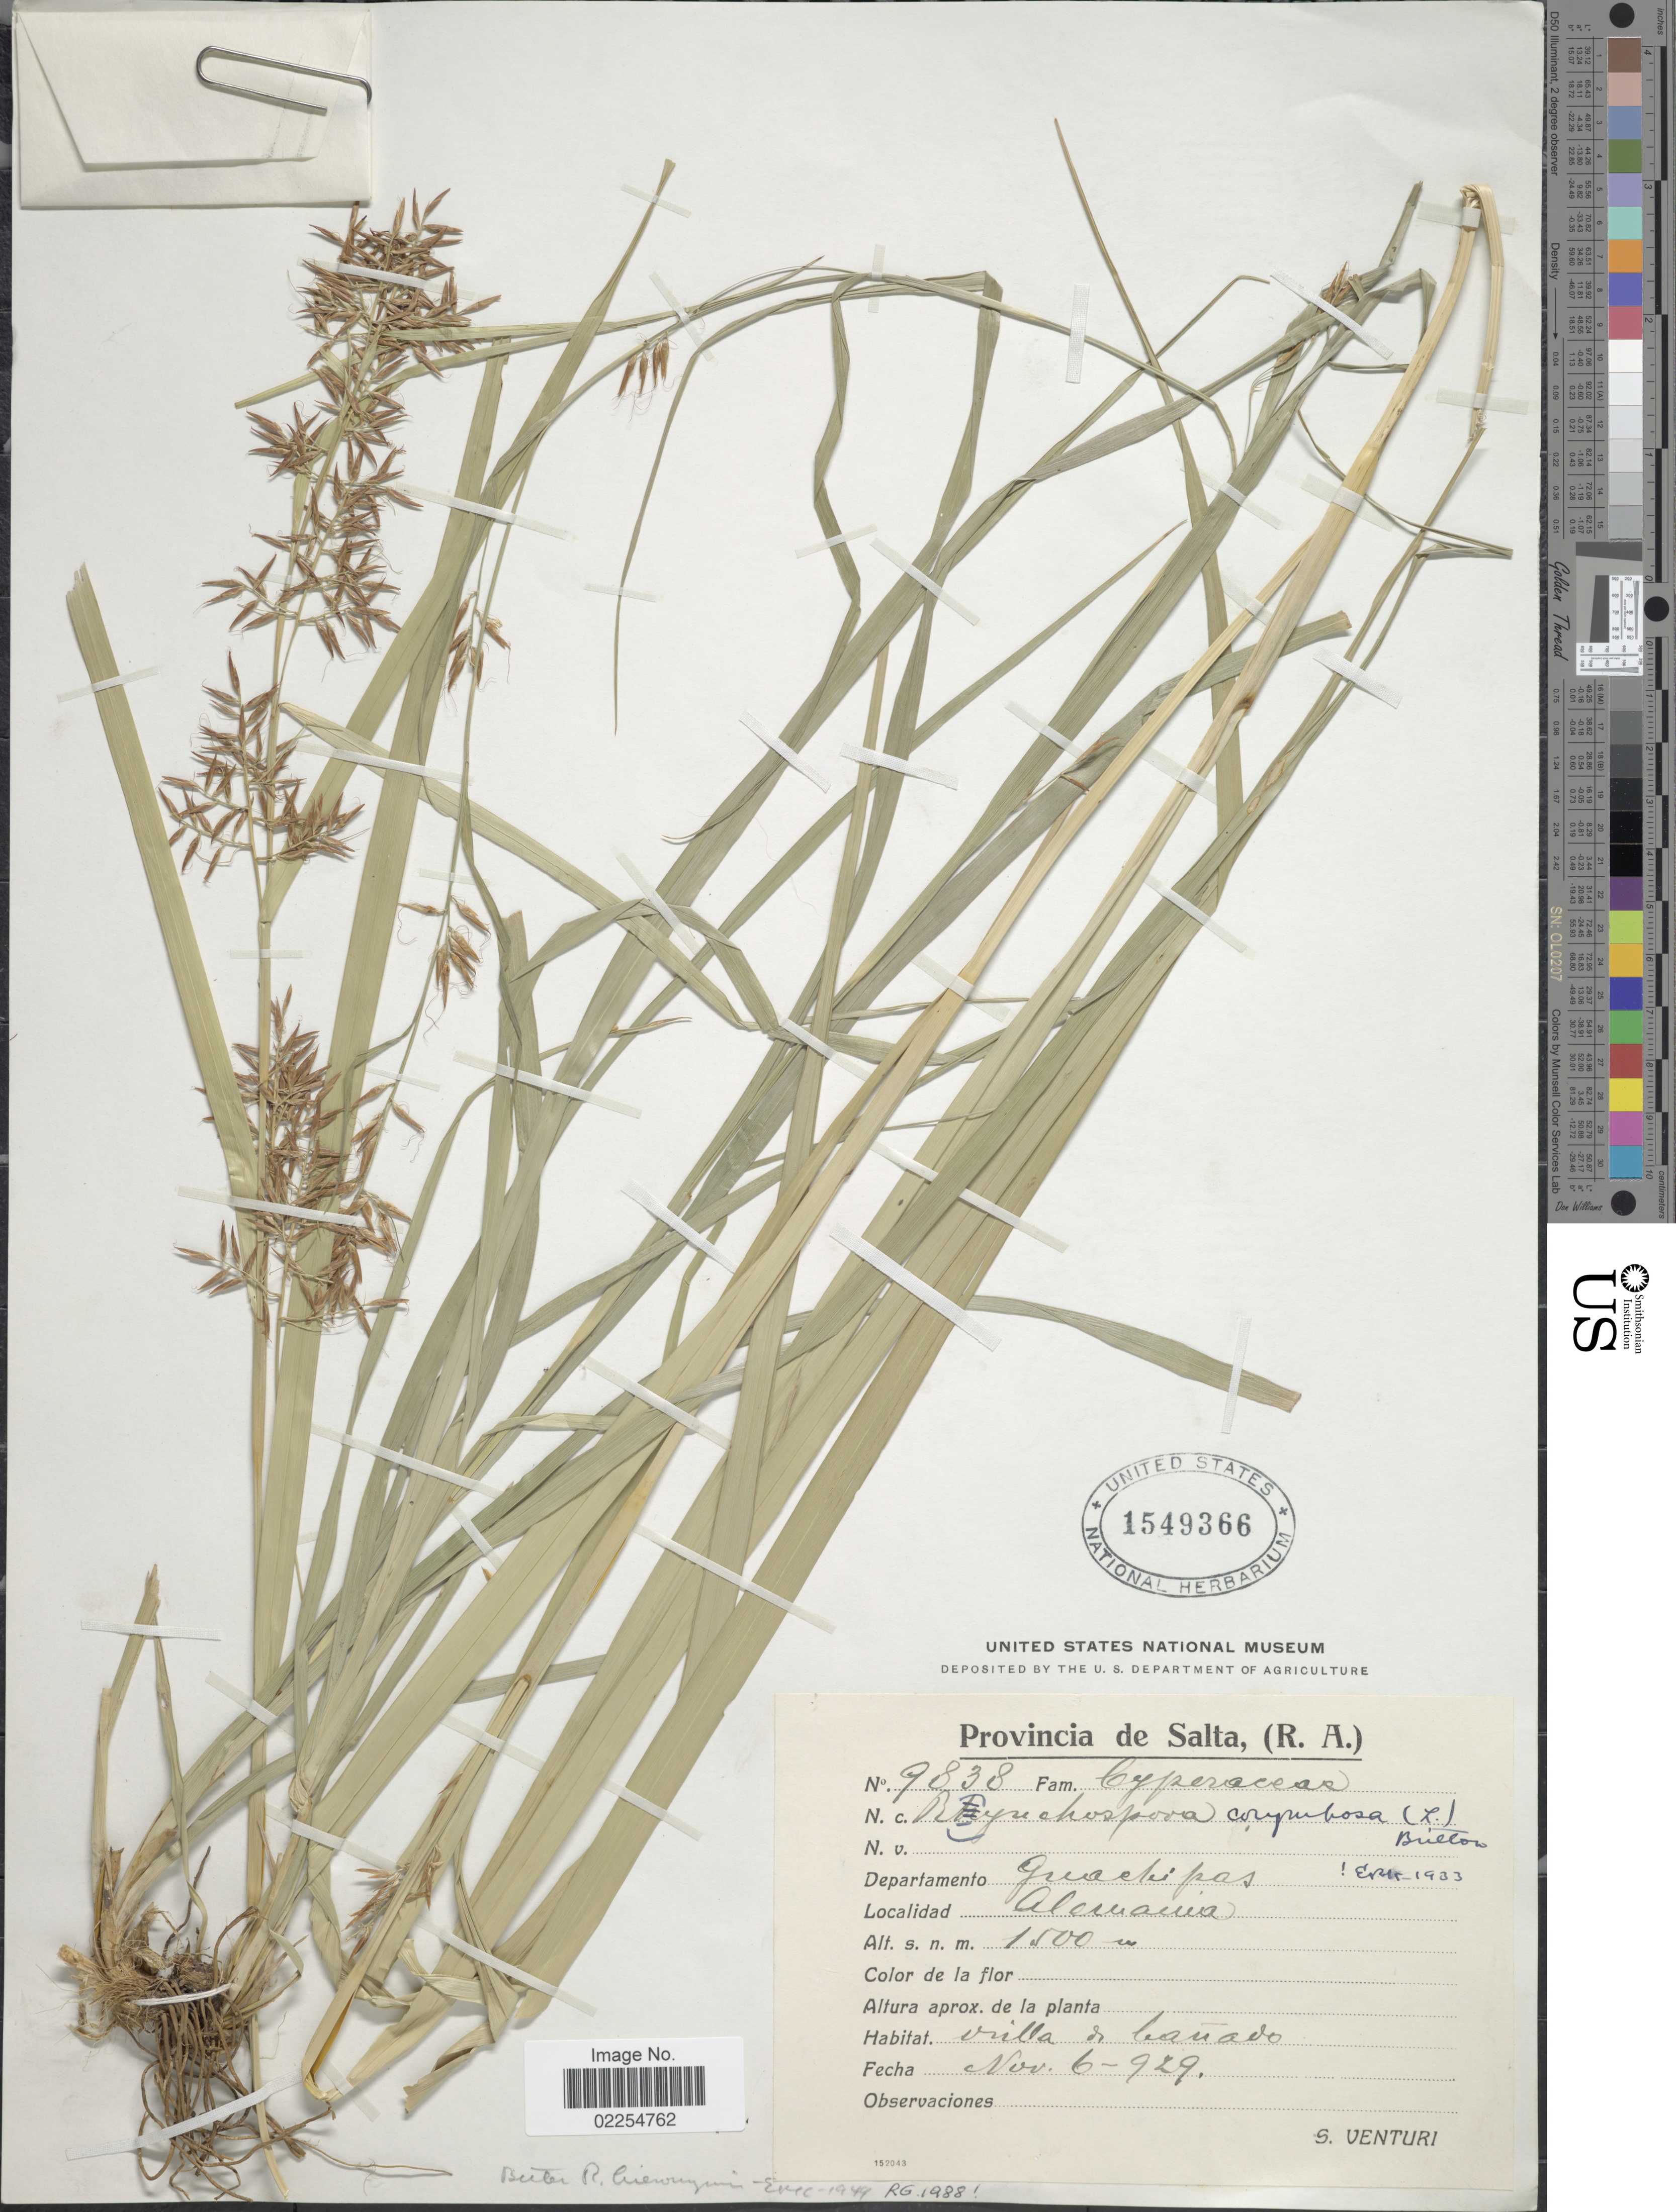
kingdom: Plantae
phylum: Tracheophyta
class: Liliopsida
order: Poales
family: Cyperaceae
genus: Rhynchospora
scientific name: Rhynchospora hieronymi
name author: Boeckeler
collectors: S. Venturi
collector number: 9838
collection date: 1929-11-06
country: Argentina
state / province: Salta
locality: (R.A.) Departamento Guachipas, Alemania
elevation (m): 1500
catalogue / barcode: US 1549366